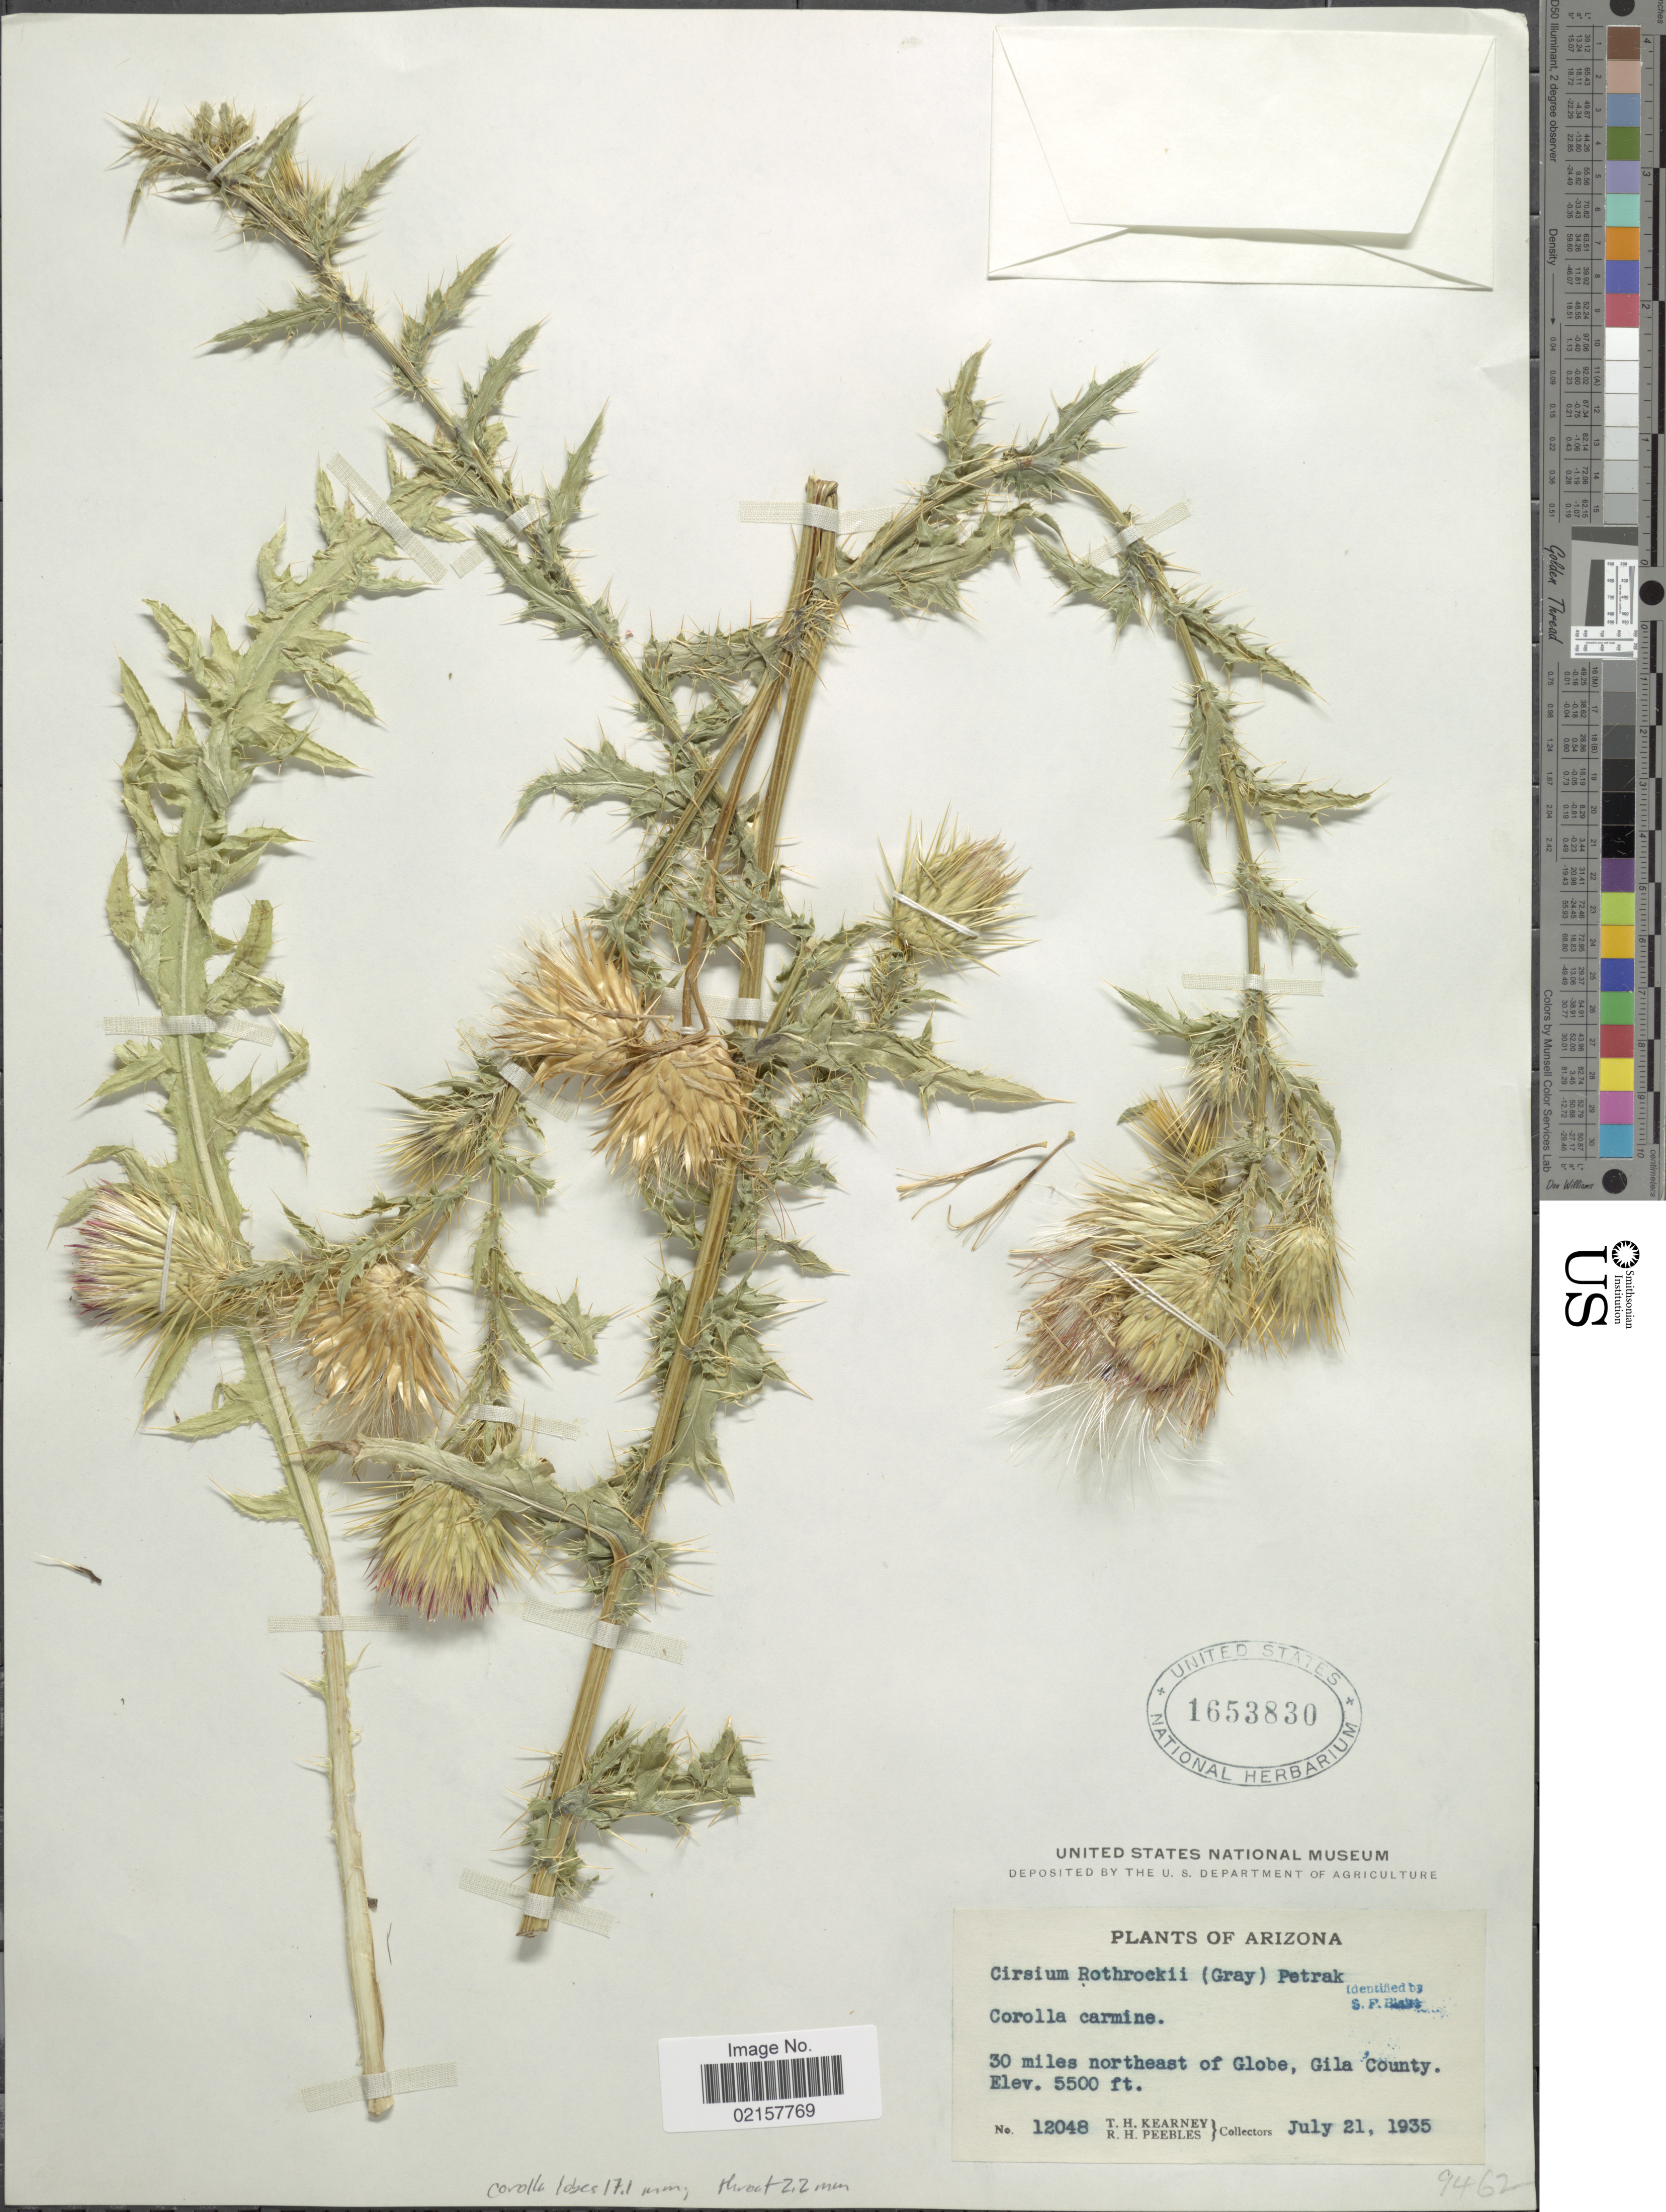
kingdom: Plantae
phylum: Tracheophyta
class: Magnoliopsida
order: Asterales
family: Asteraceae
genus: Cirsium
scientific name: Cirsium arizonicum var. rothrockii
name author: (A. Gray) D.J. Keil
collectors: T. H. Kearney & R. H. Peebles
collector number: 12048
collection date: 1935-07-21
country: United States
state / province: Arizona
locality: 30 miles northeast of Globe, Gila County.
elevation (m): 1676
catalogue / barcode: US 1653830